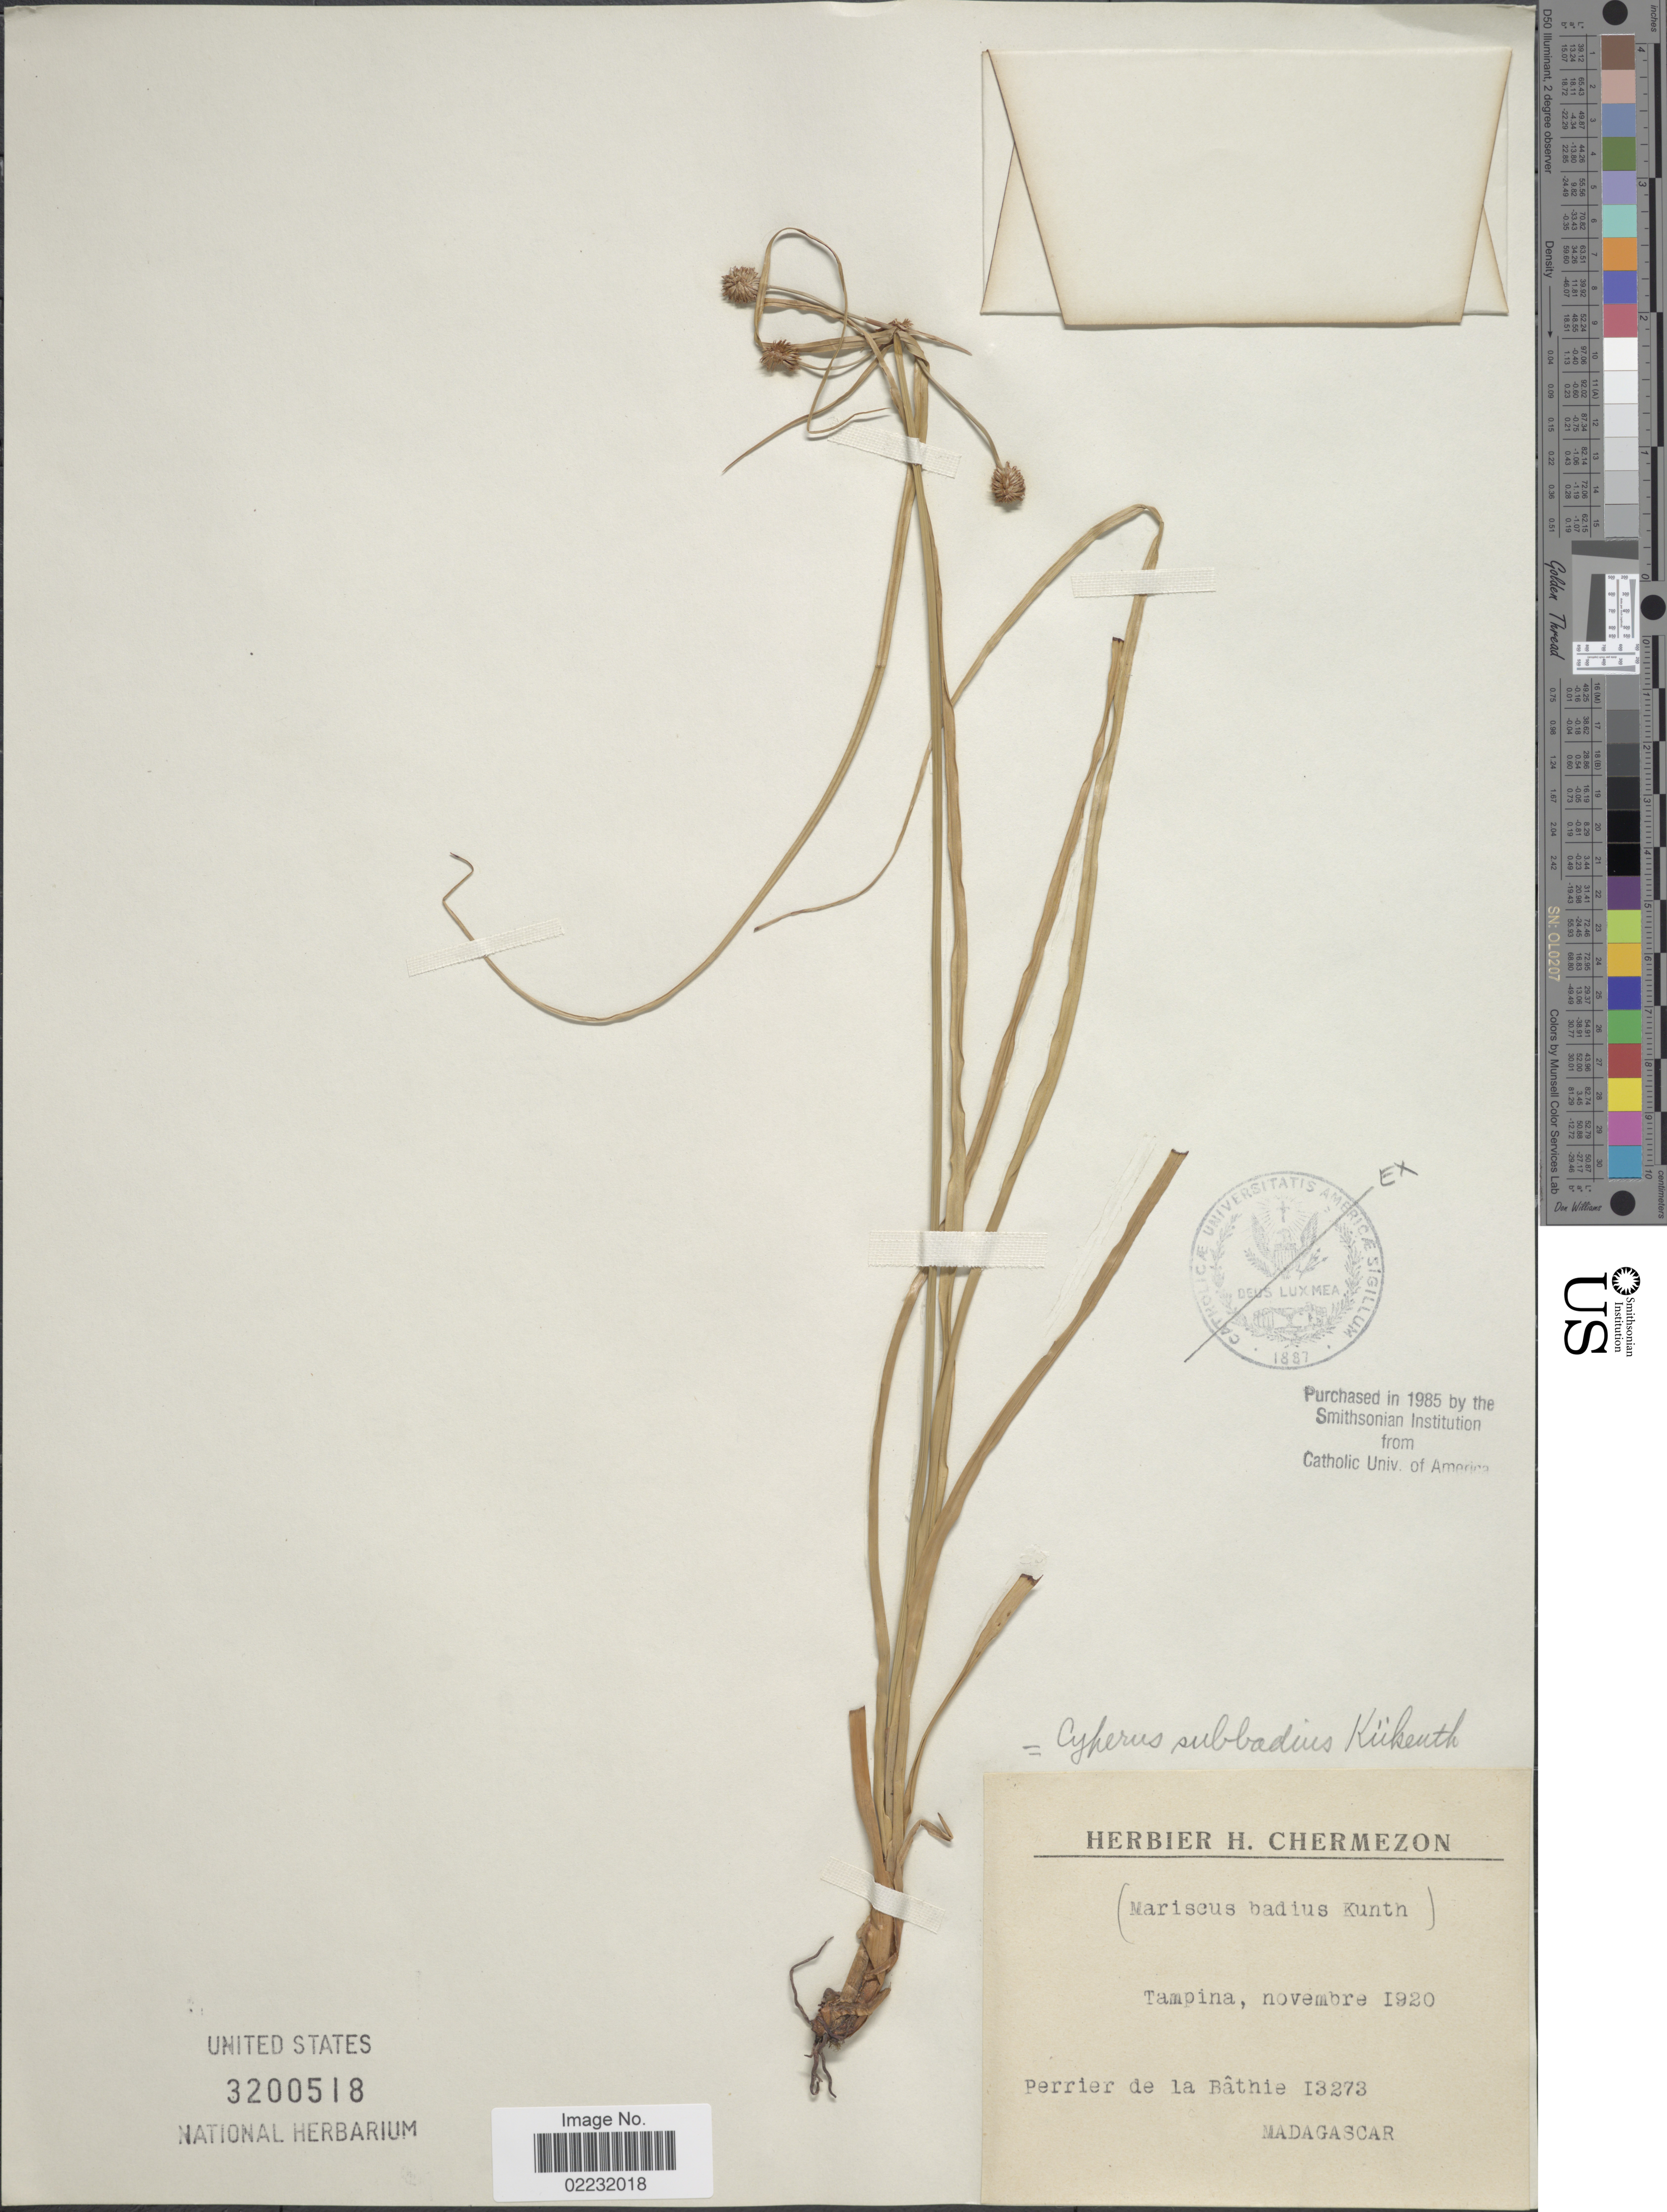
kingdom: Plantae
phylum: Tracheophyta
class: Liliopsida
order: Poales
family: Cyperaceae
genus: Cyperus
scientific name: Cyperus subbadius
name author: Kük.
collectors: Perrier de la Bâthie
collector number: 13273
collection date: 1920-11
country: Madagascar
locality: Tampina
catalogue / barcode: US 3200518